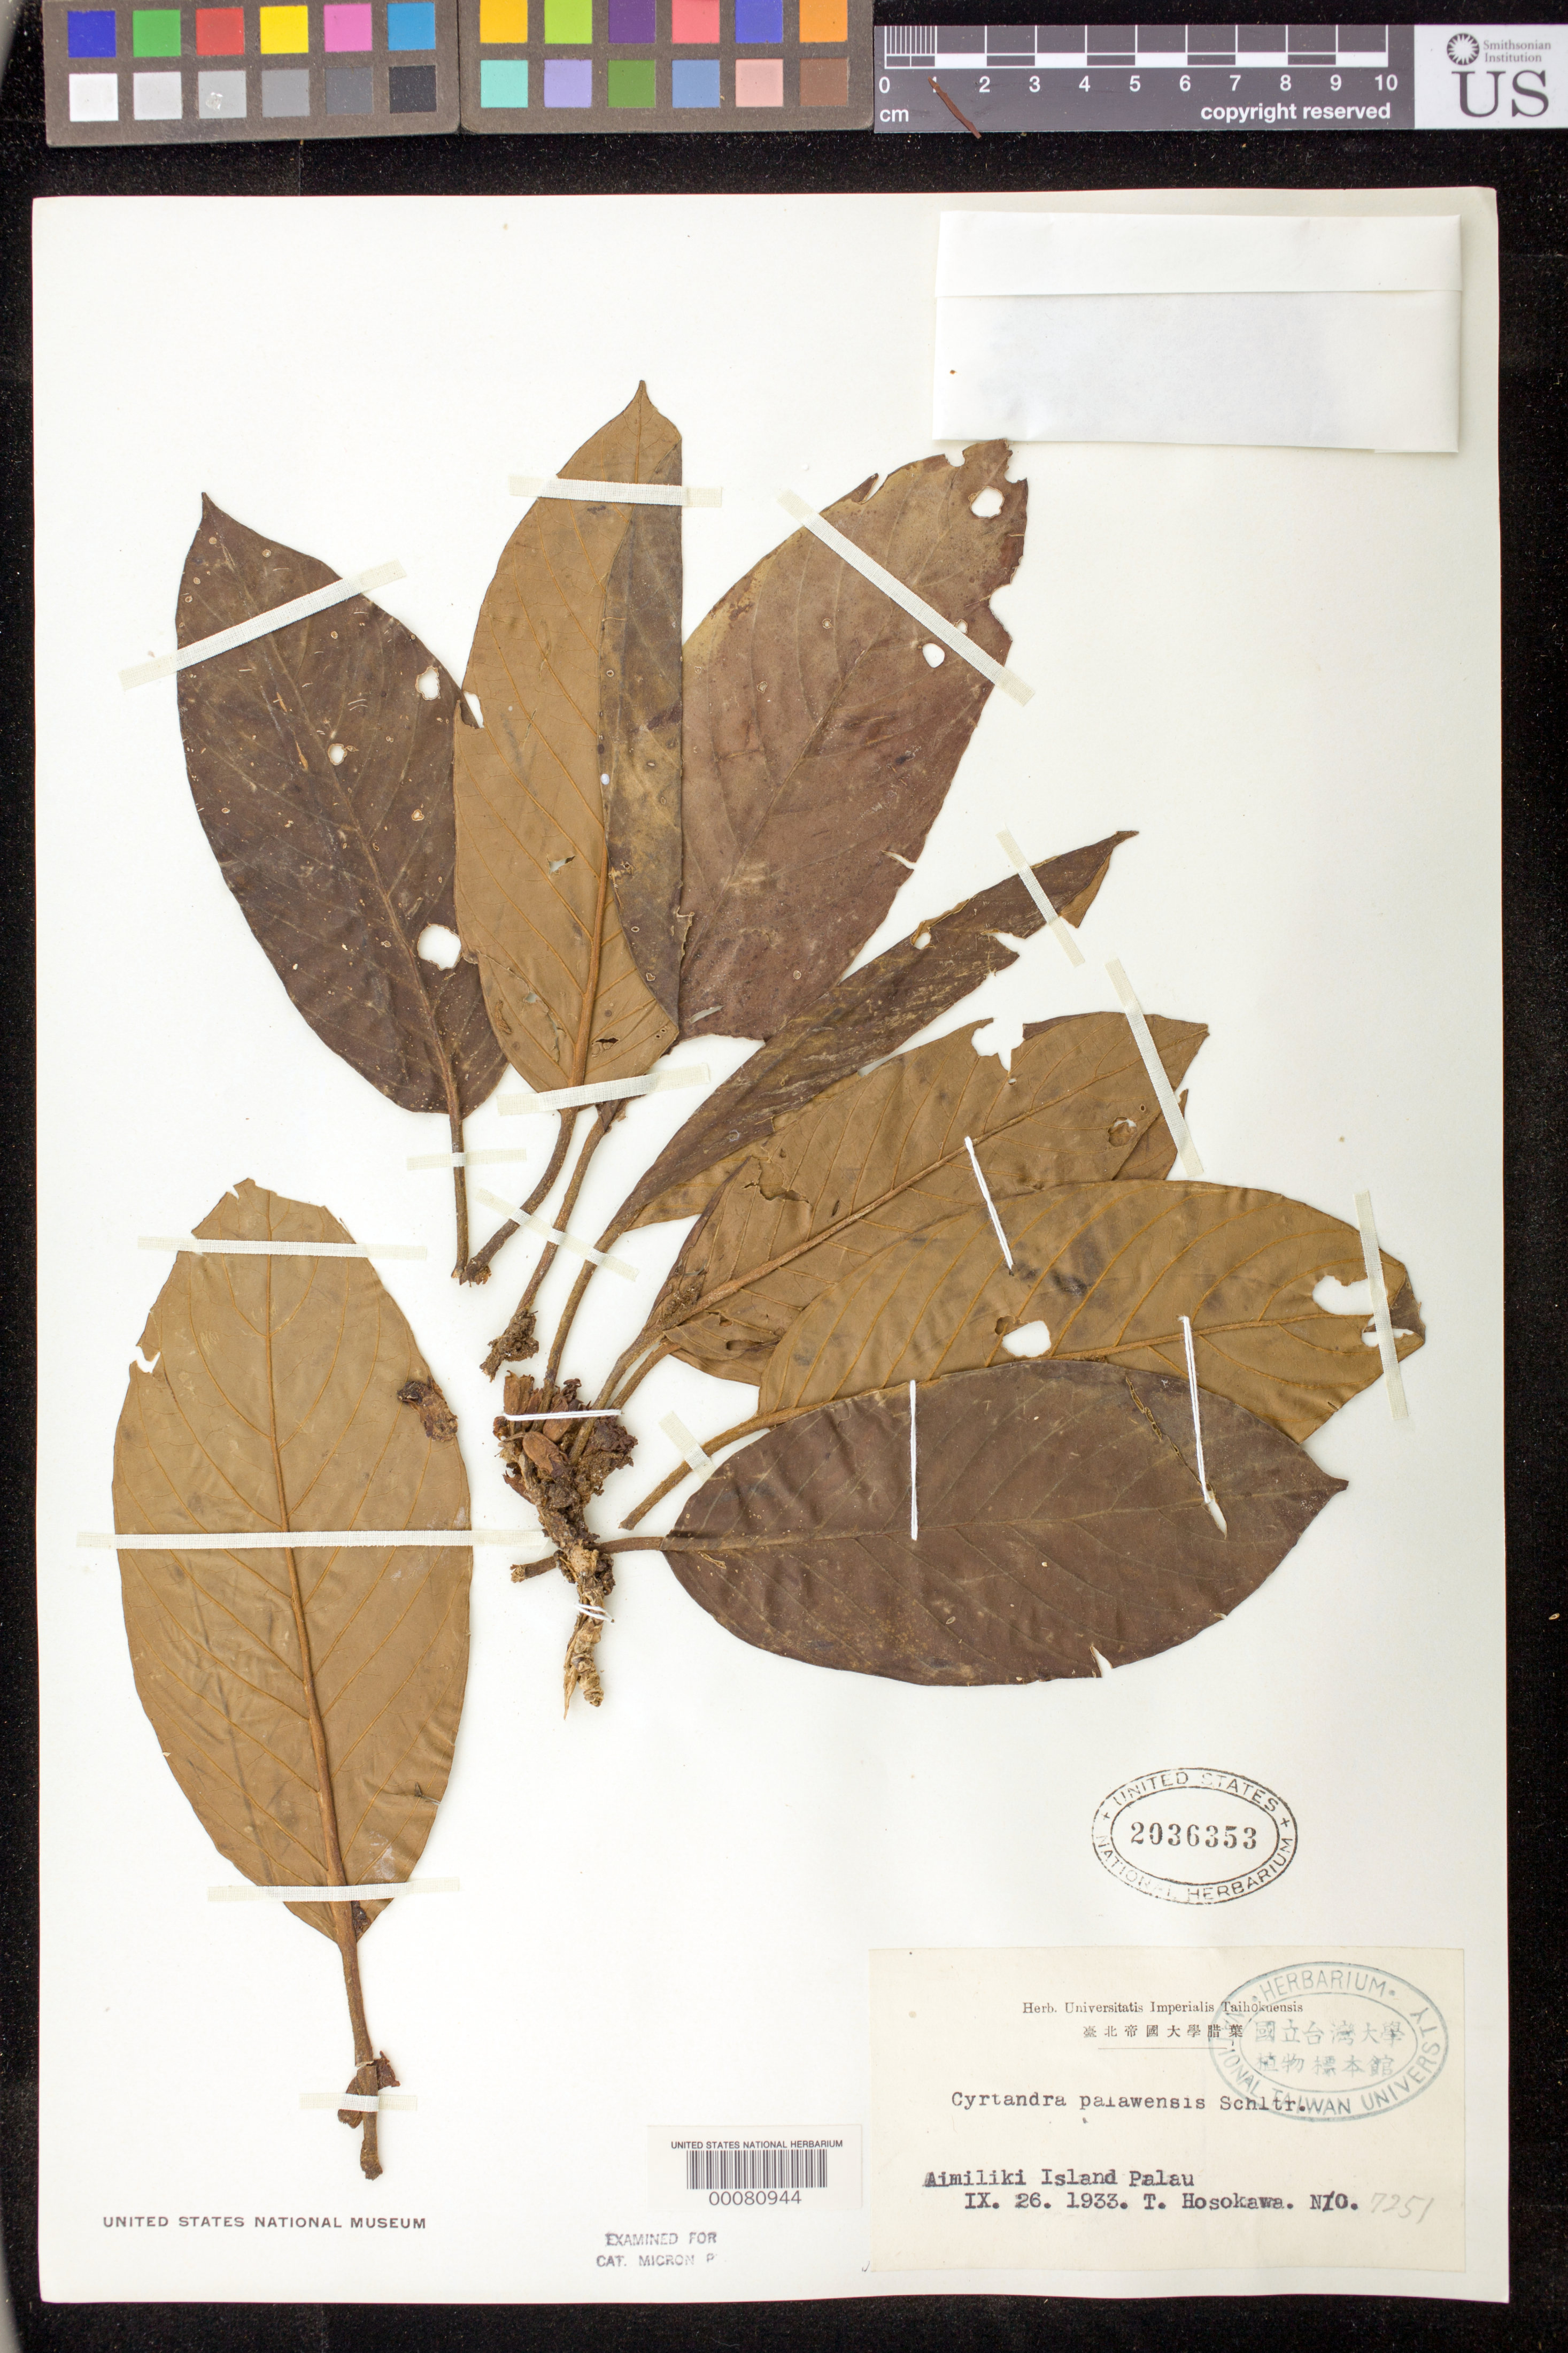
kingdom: Plantae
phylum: Tracheophyta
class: Magnoliopsida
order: Lamiales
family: Gesneriaceae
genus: Cyrtandra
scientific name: Cyrtandra palawensis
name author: Schltr.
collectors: T. Hosokawa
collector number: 7251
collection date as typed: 26 Sep 1933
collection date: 1933-09-26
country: Palau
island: Aimiliki I.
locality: Aimiliki Island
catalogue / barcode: US 2036353